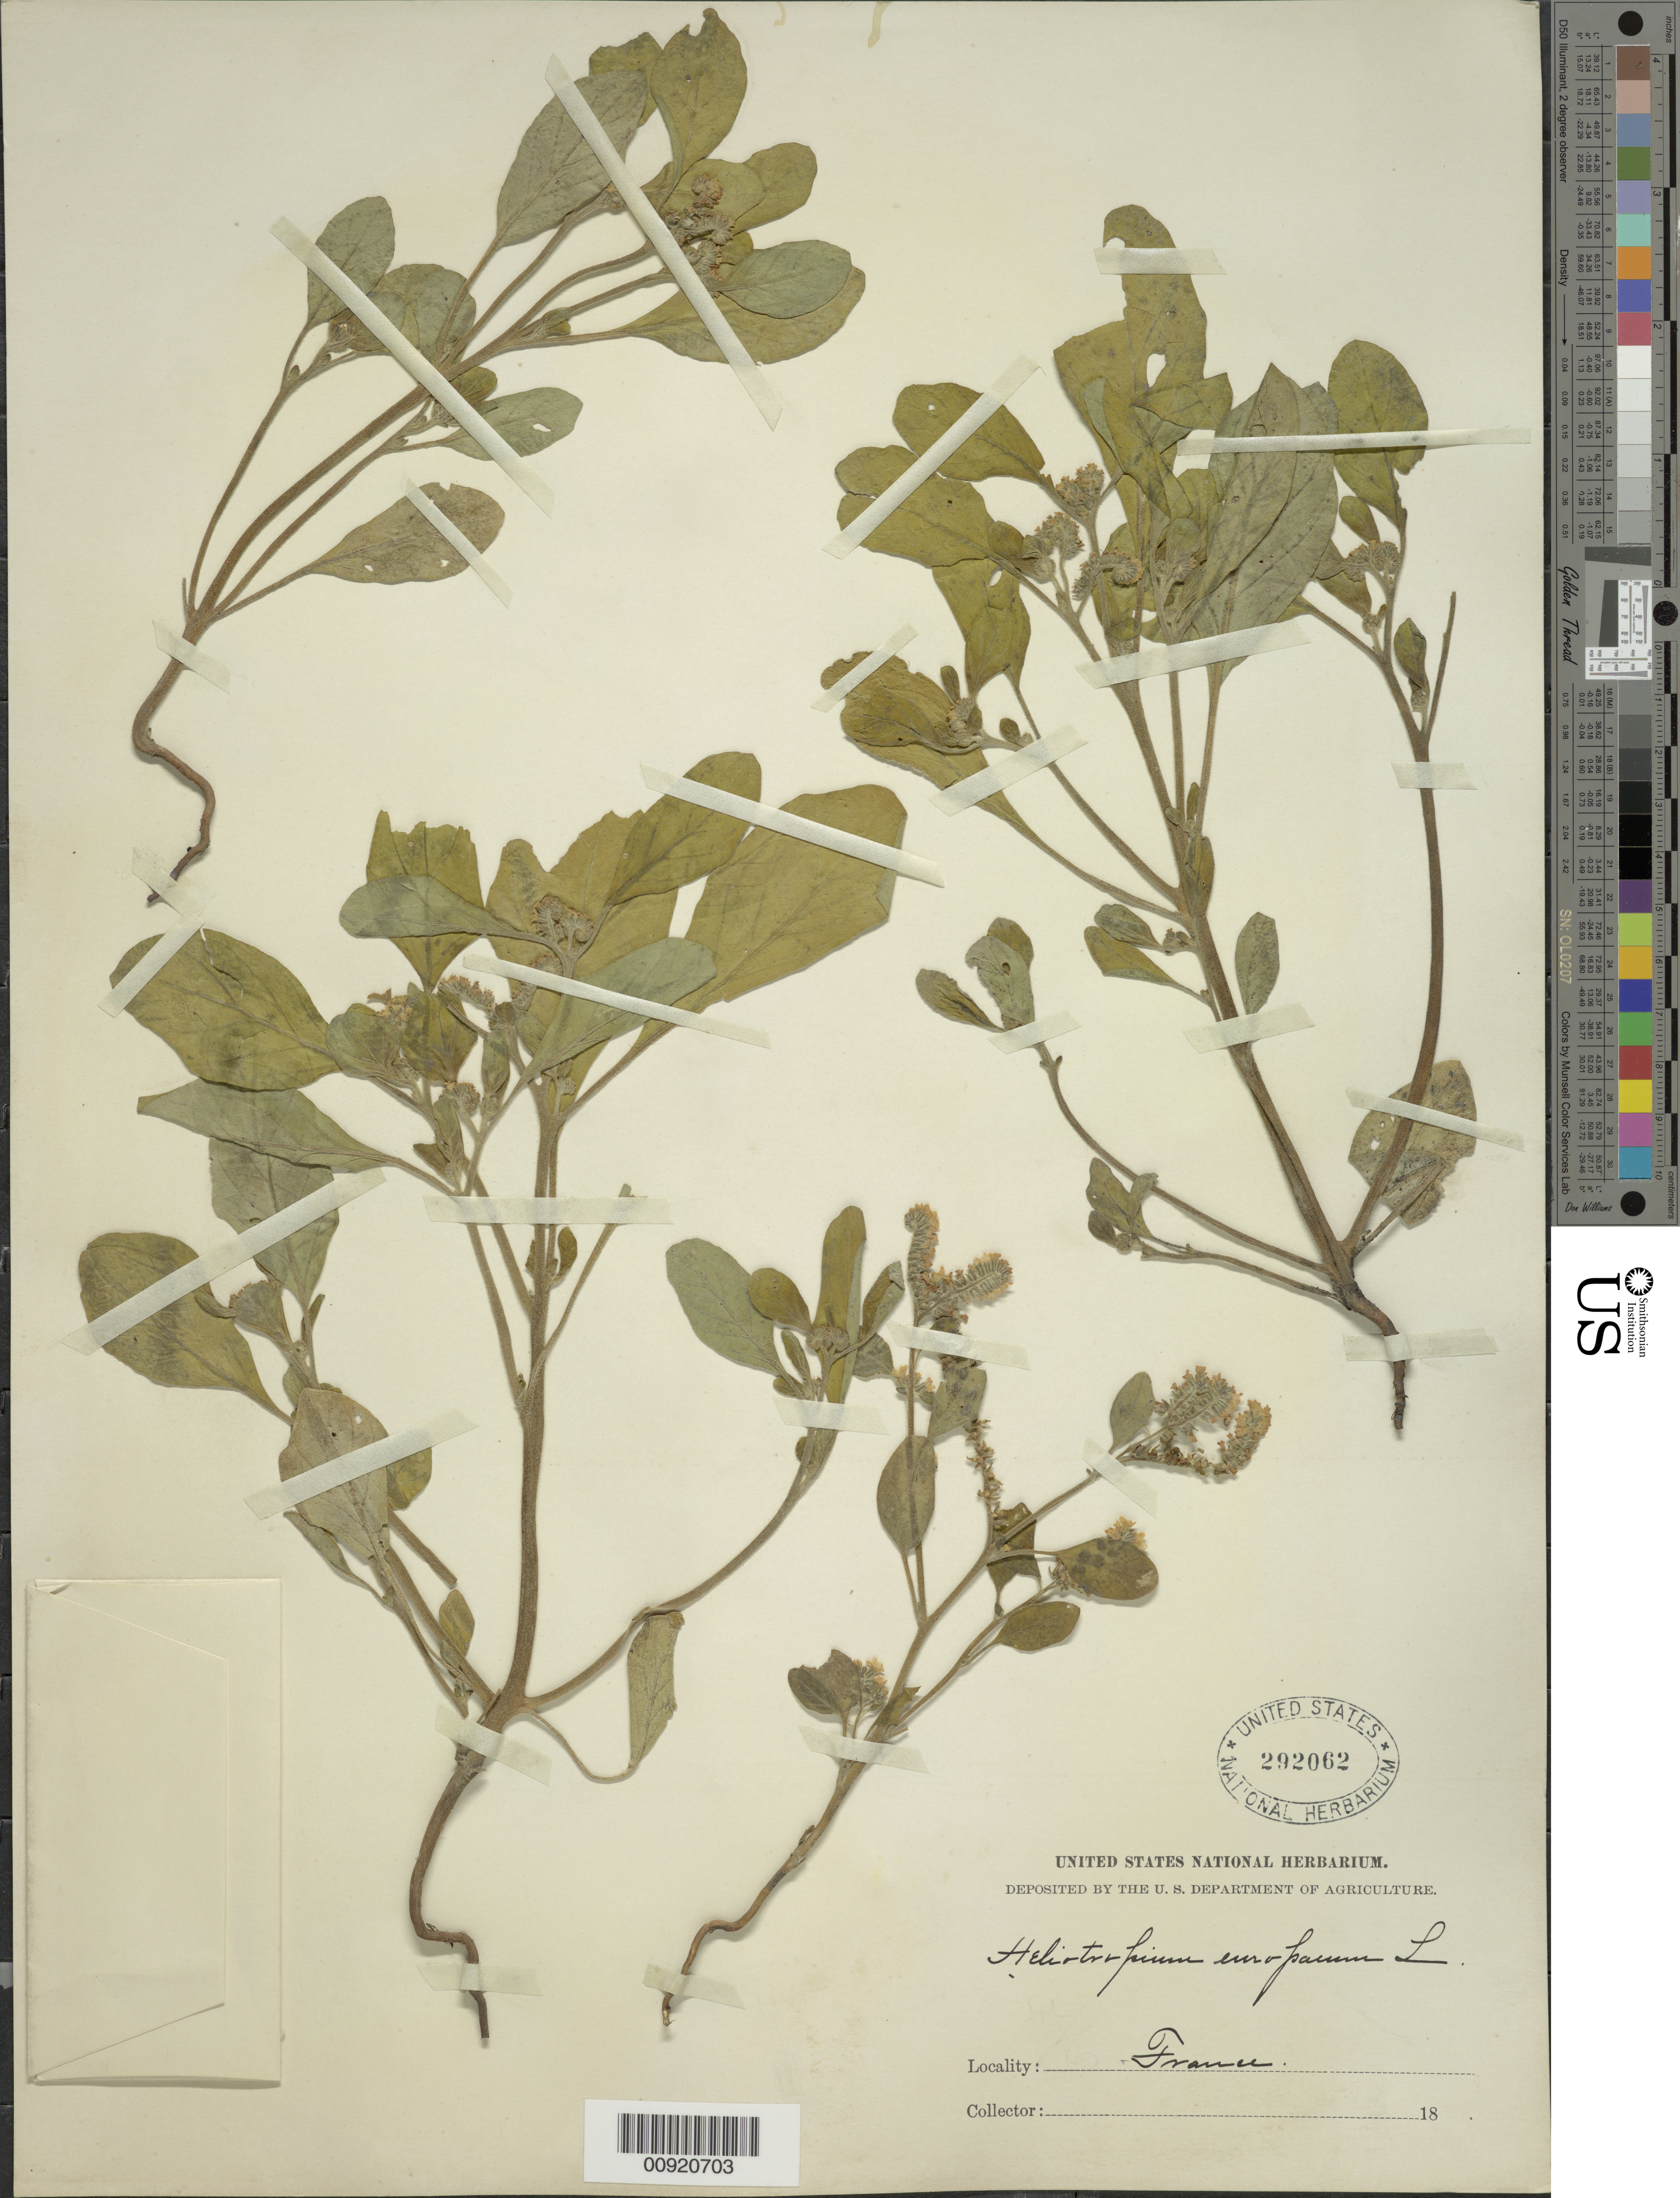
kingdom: Plantae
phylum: Tracheophyta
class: Magnoliopsida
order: Boraginales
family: Heliotropiaceae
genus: Heliotropium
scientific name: Heliotropium europaeum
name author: L.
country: France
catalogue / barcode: US 292062